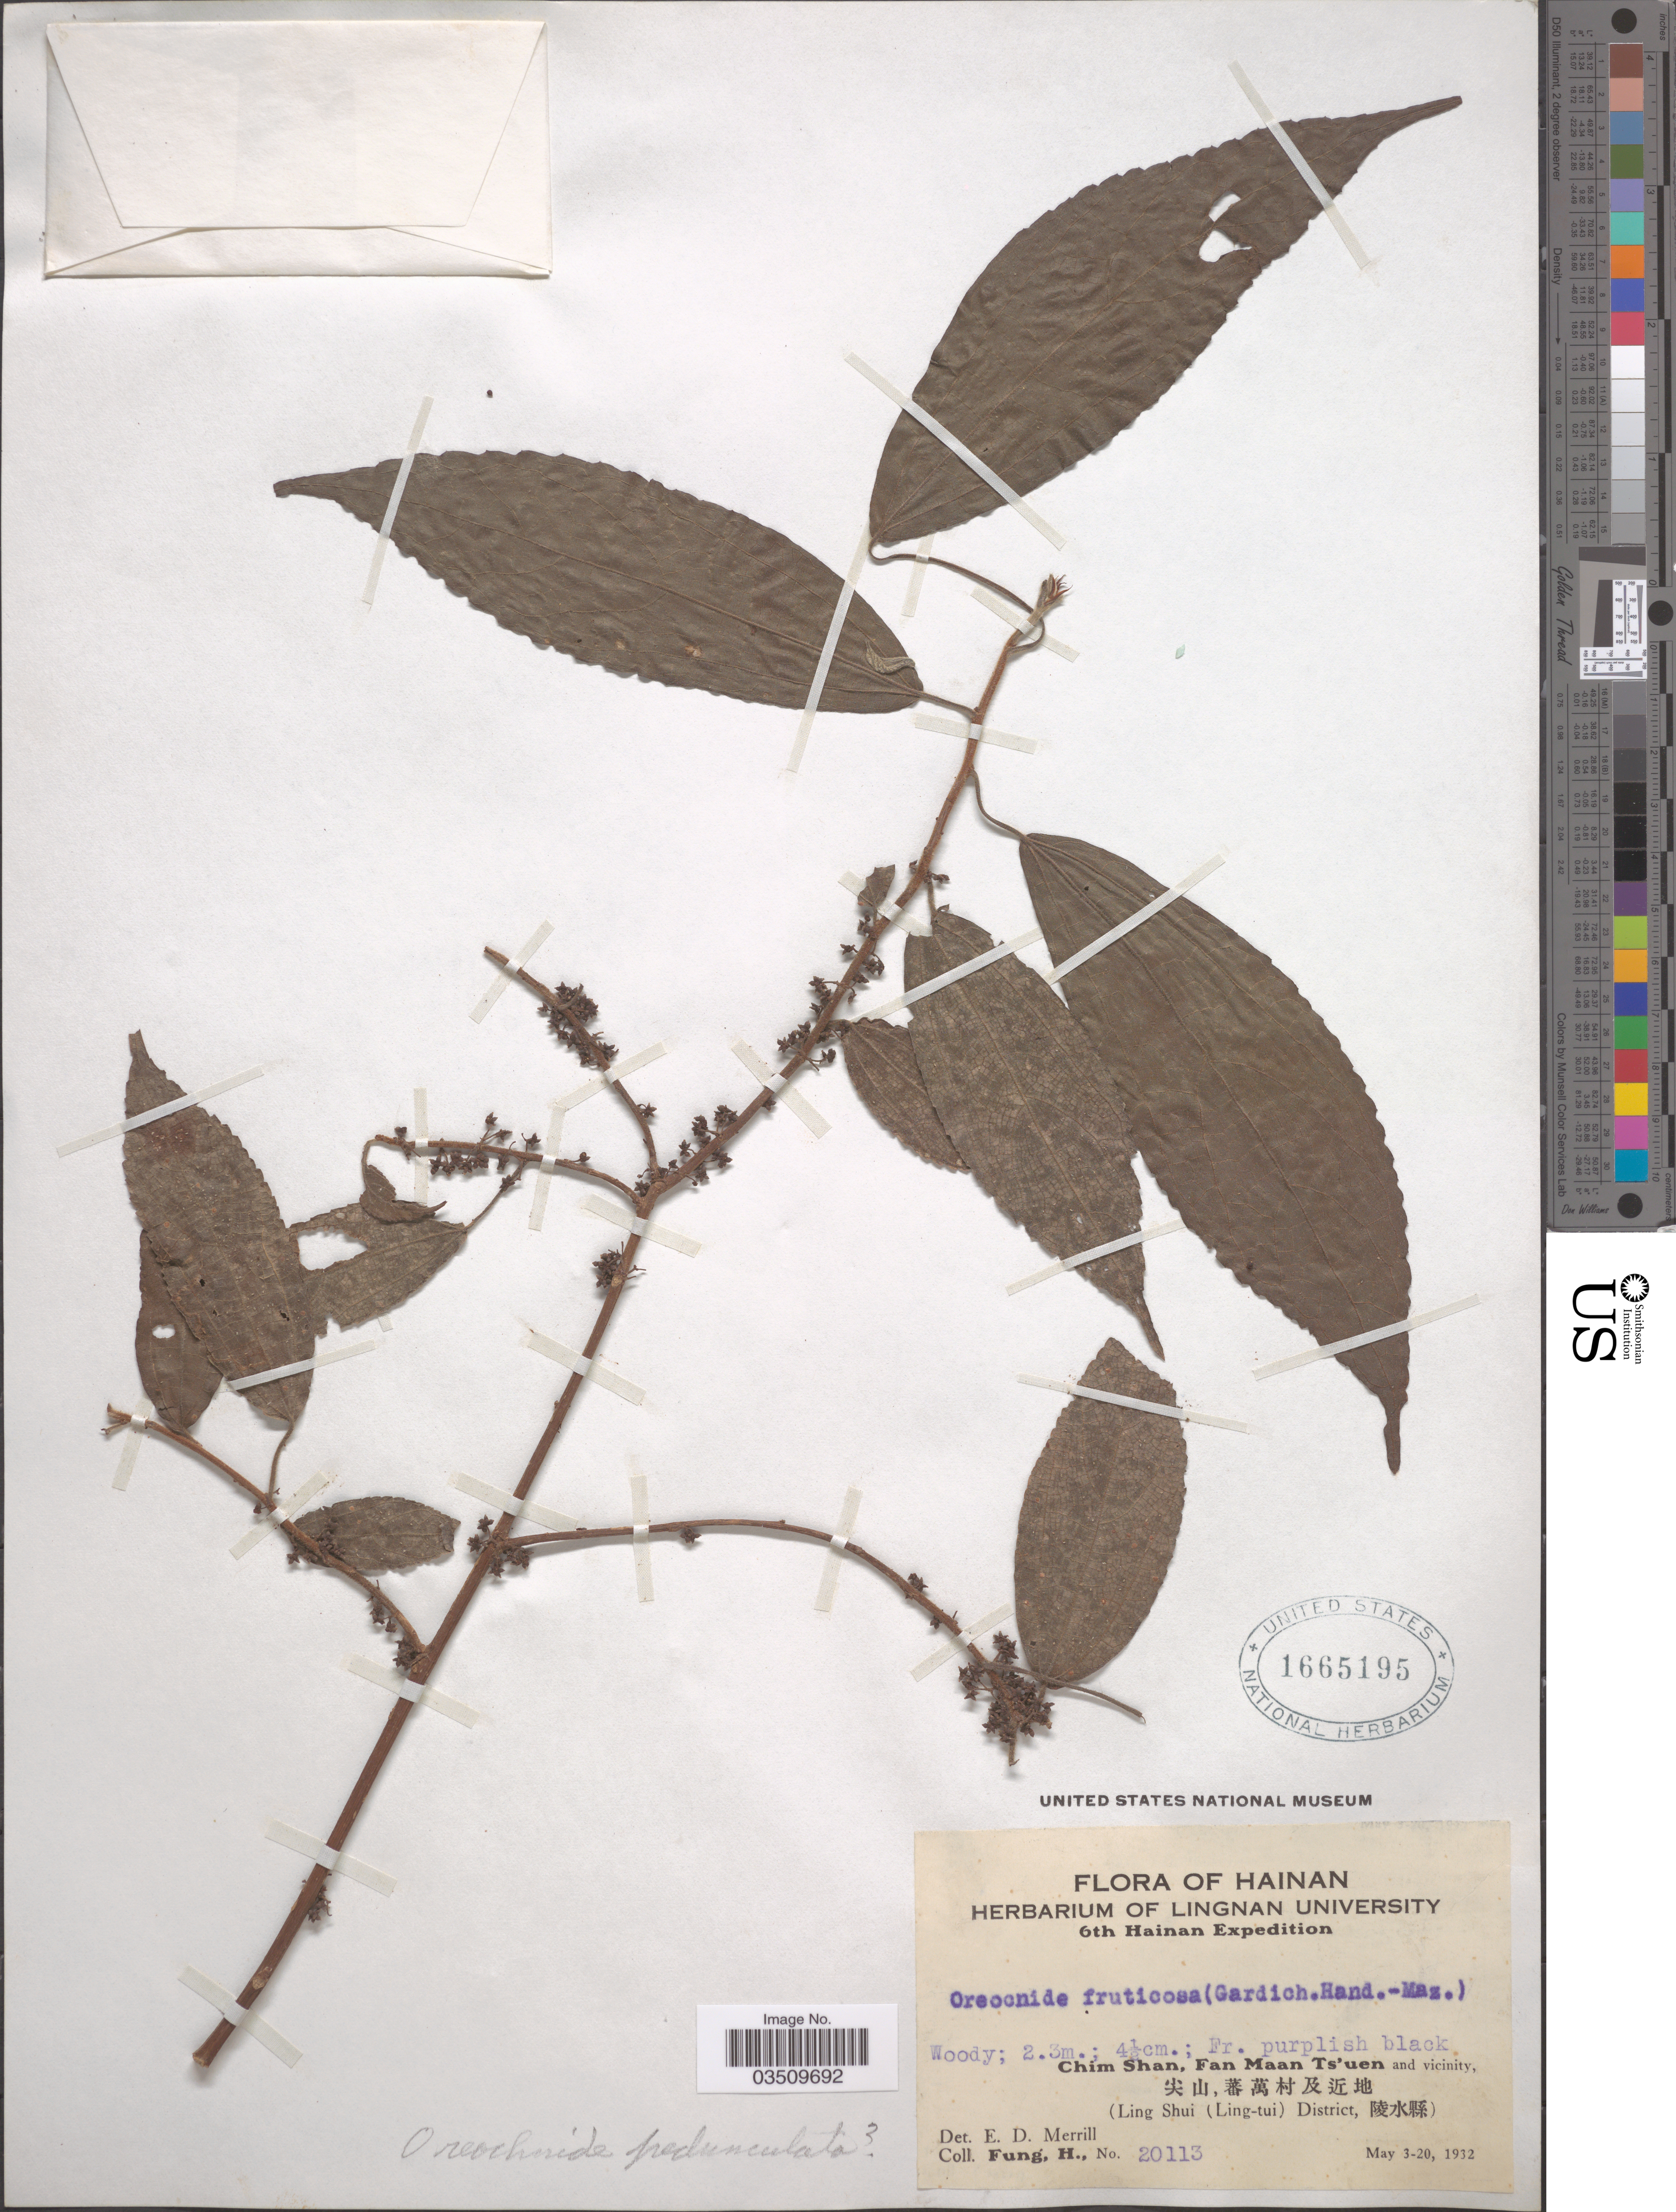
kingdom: Plantae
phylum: Tracheophyta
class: Magnoliopsida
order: Rosales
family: Urticaceae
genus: Oreocnide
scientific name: Oreocnide tonkinensis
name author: (Gagnep.) Merr. & Chun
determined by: Strong, M. T., (US), Smithsonian Institution - National Museum of Natural History (UNITED STATES)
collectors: H. Fung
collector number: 20113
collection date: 1932-05-03/1932-05-20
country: China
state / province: Hainan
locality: Chim Shan, Fan Maan Ts'uen and vicinity, x. (Ling Shui (Ling-tui) District, x).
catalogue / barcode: US 1665195